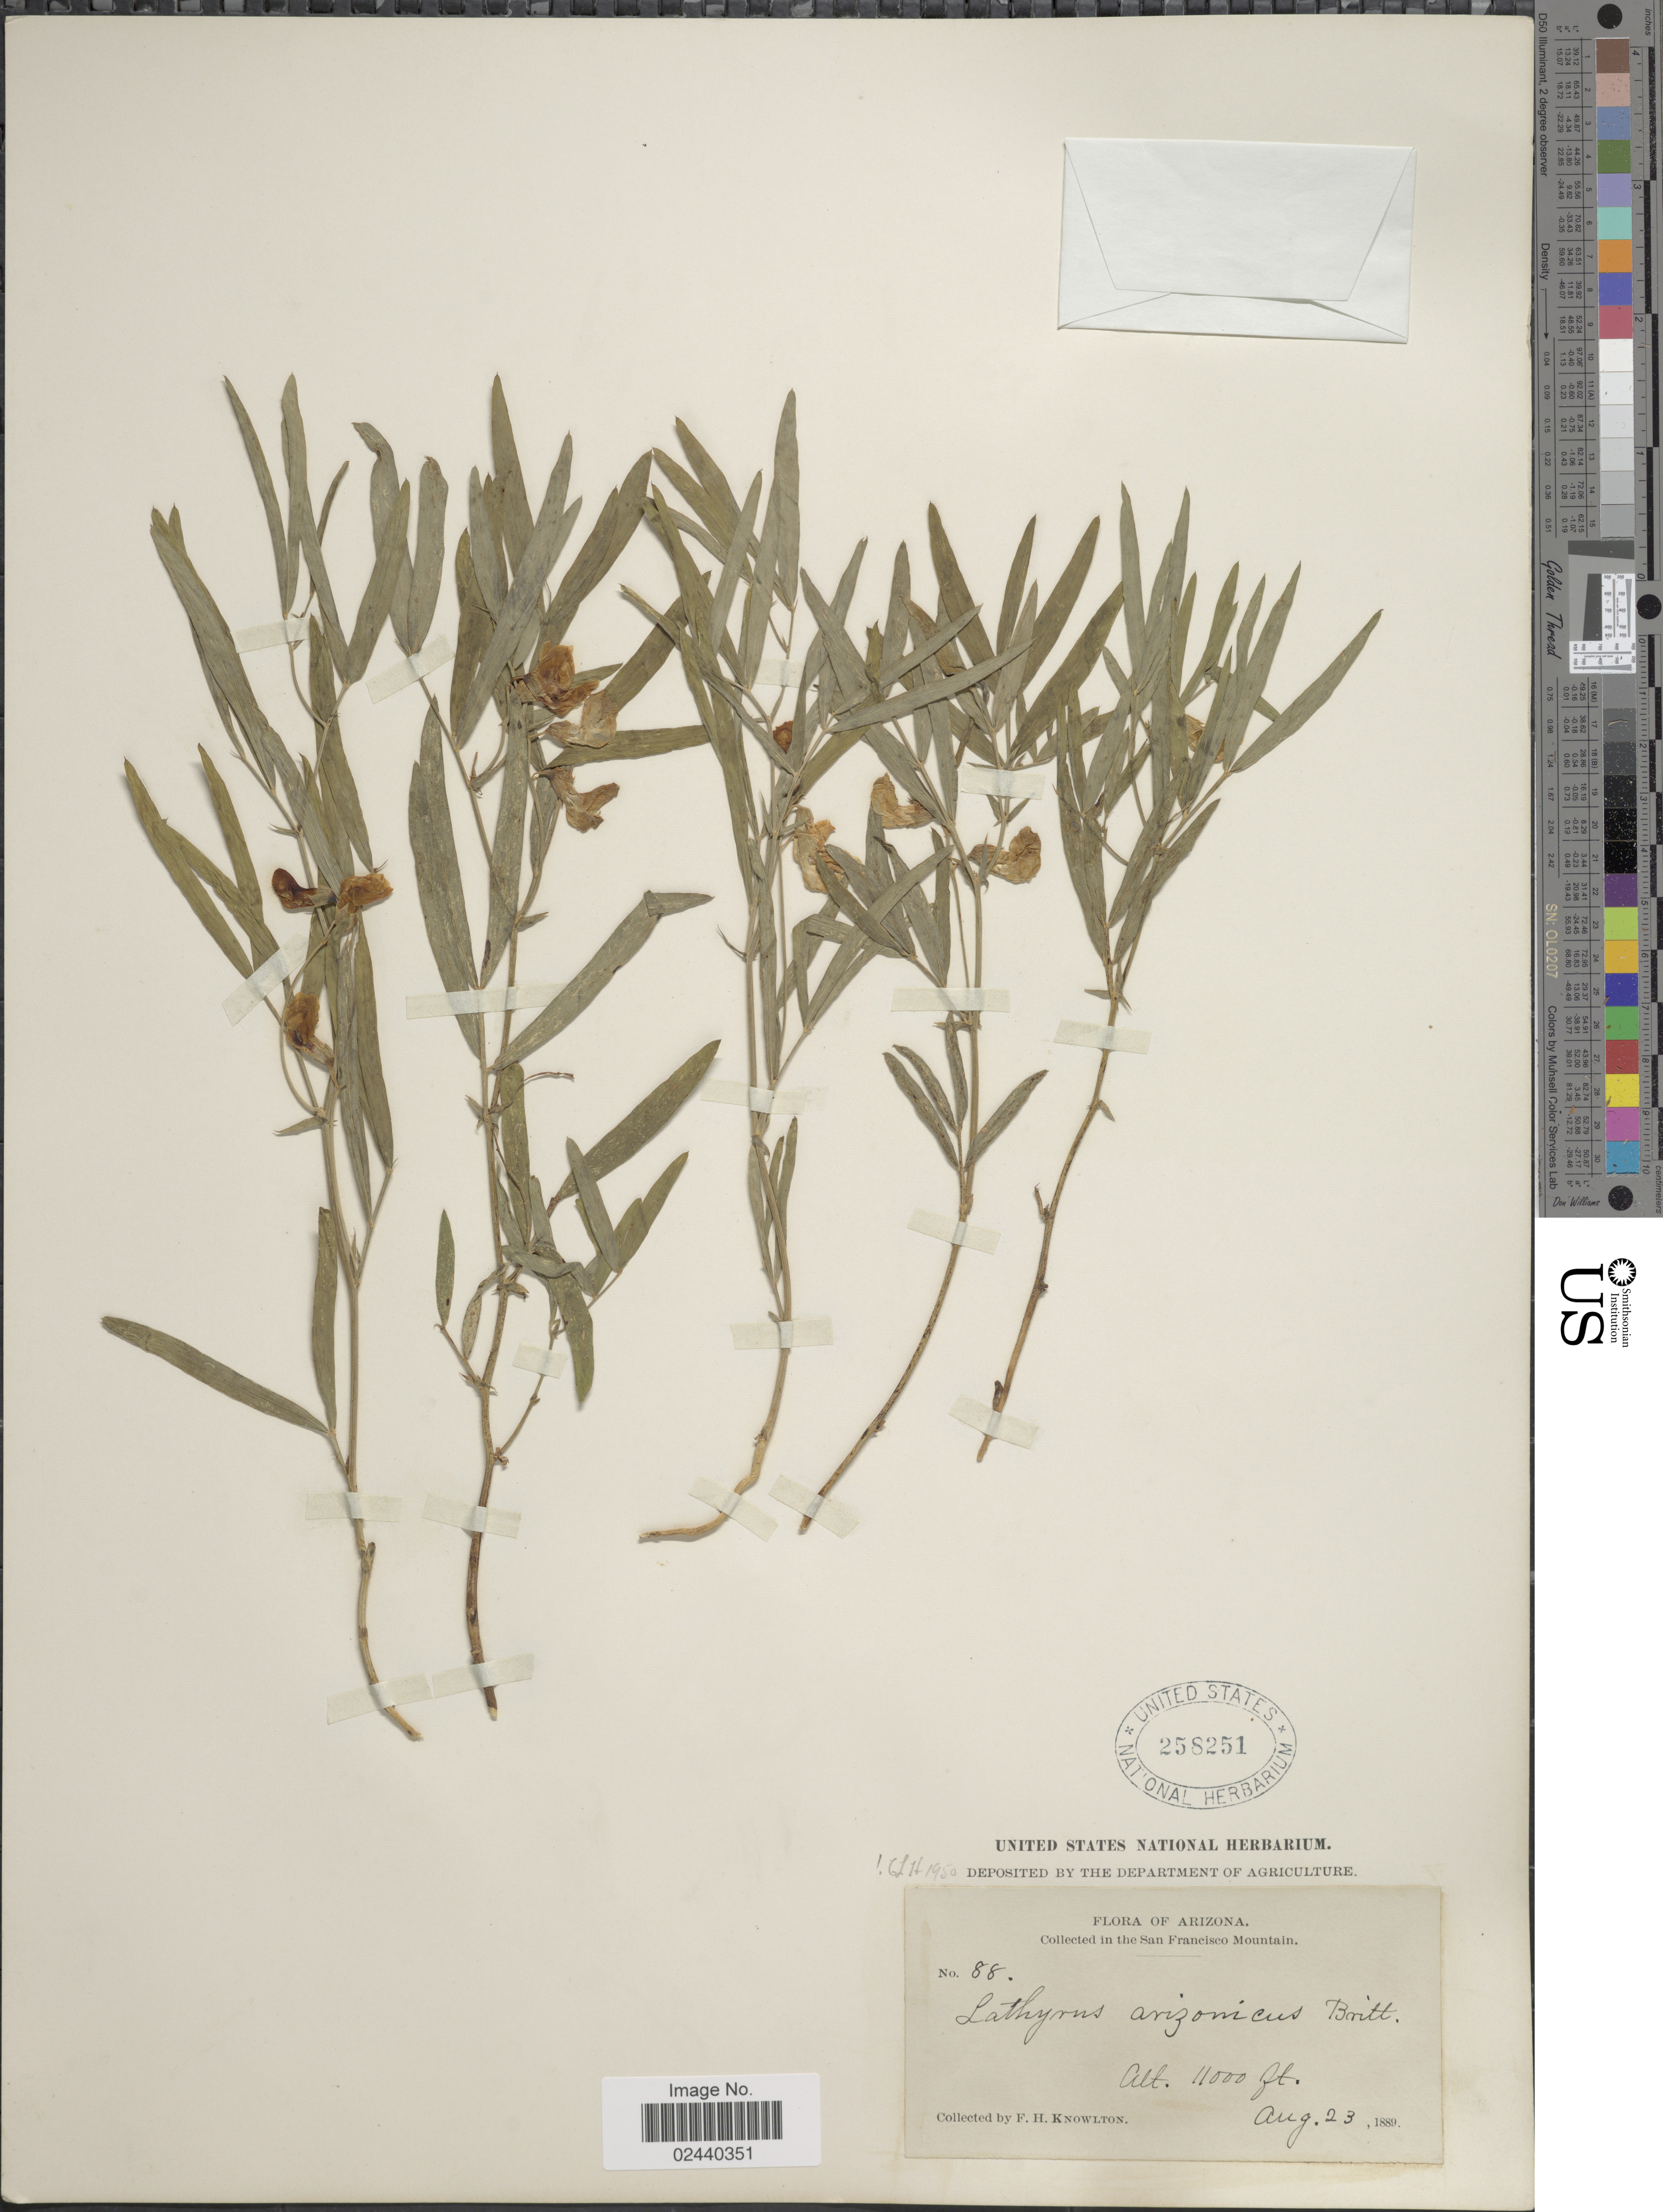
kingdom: Plantae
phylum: Tracheophyta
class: Magnoliopsida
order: Fabales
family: Fabaceae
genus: Lathyrus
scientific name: Lathyrus arizonicus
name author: Britton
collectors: F. H. Knowlton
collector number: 88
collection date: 1889-08-23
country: United States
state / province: Arizona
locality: In the San Francisco Mountain.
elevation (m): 3353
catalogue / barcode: US 258251